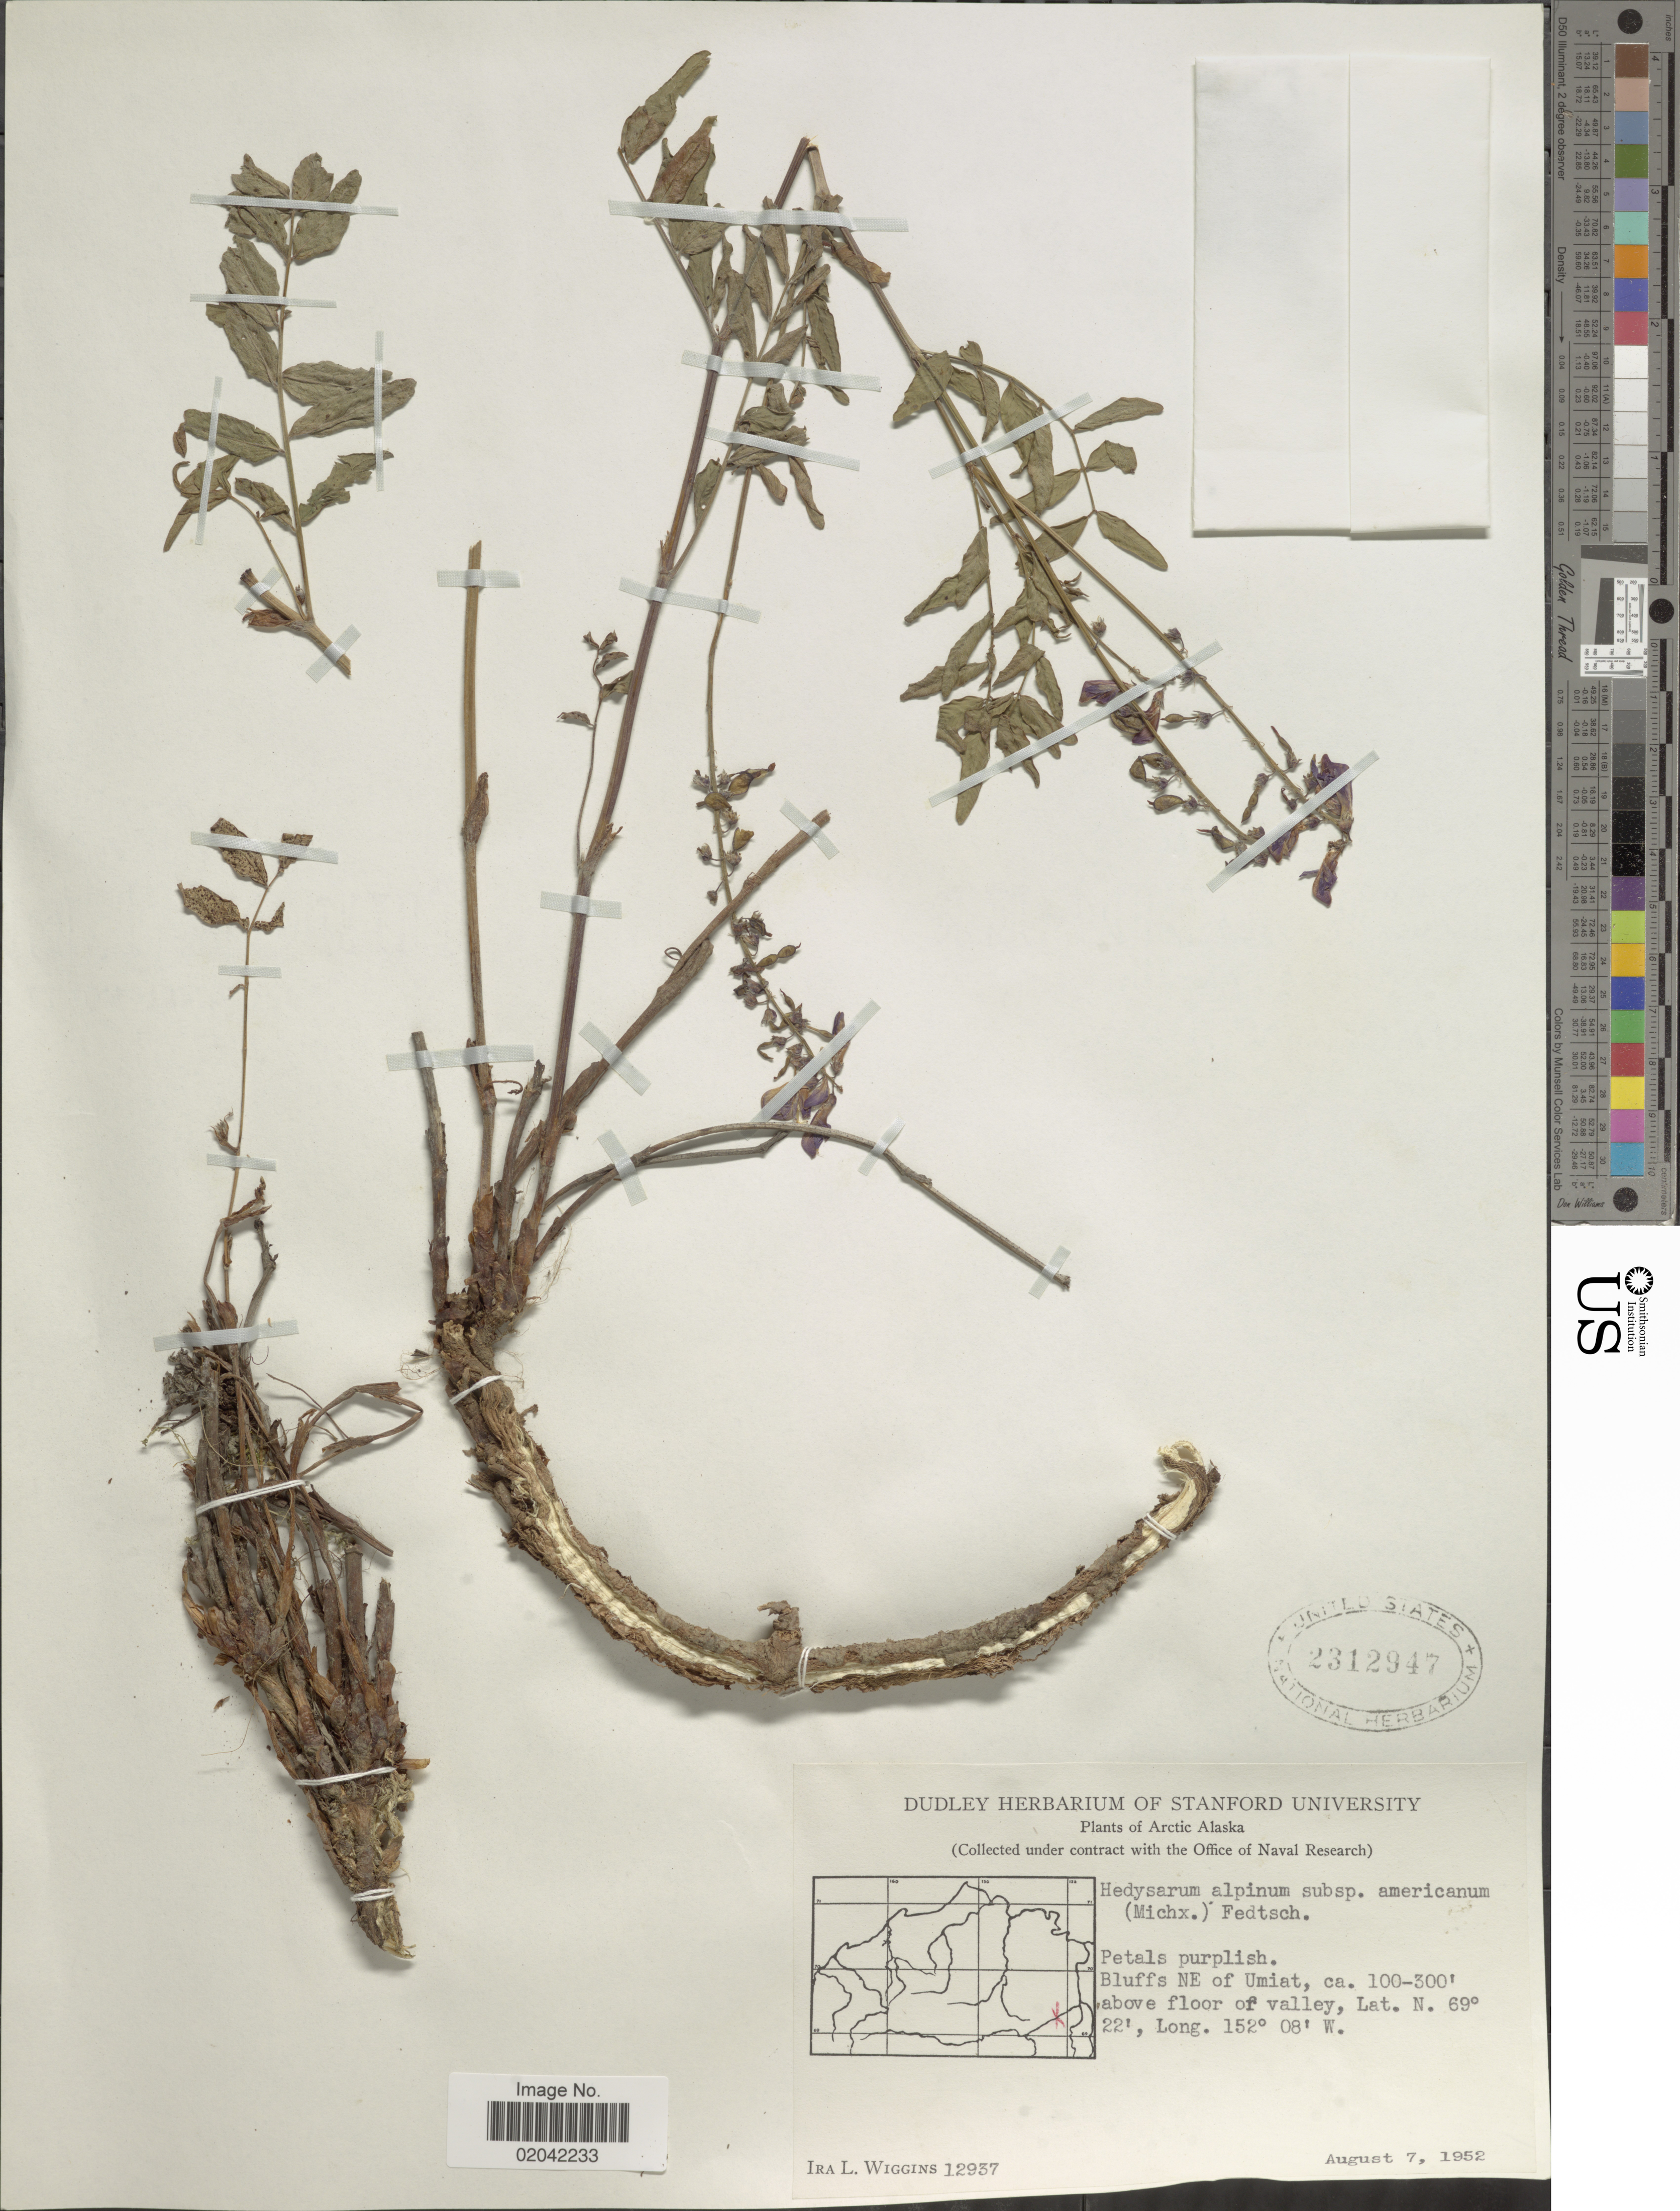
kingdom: Plantae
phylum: Tracheophyta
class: Magnoliopsida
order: Fabales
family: Fabaceae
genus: Hedysarum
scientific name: Hedysarum alpinum var. americanum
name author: Michx. ex Pursh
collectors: I. L. Wiggins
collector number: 12937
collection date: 1952-08-07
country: United States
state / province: Alaska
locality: Arctic Alaska. Bluffs NE of Umiat, above floor valley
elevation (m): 30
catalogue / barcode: US 2312947